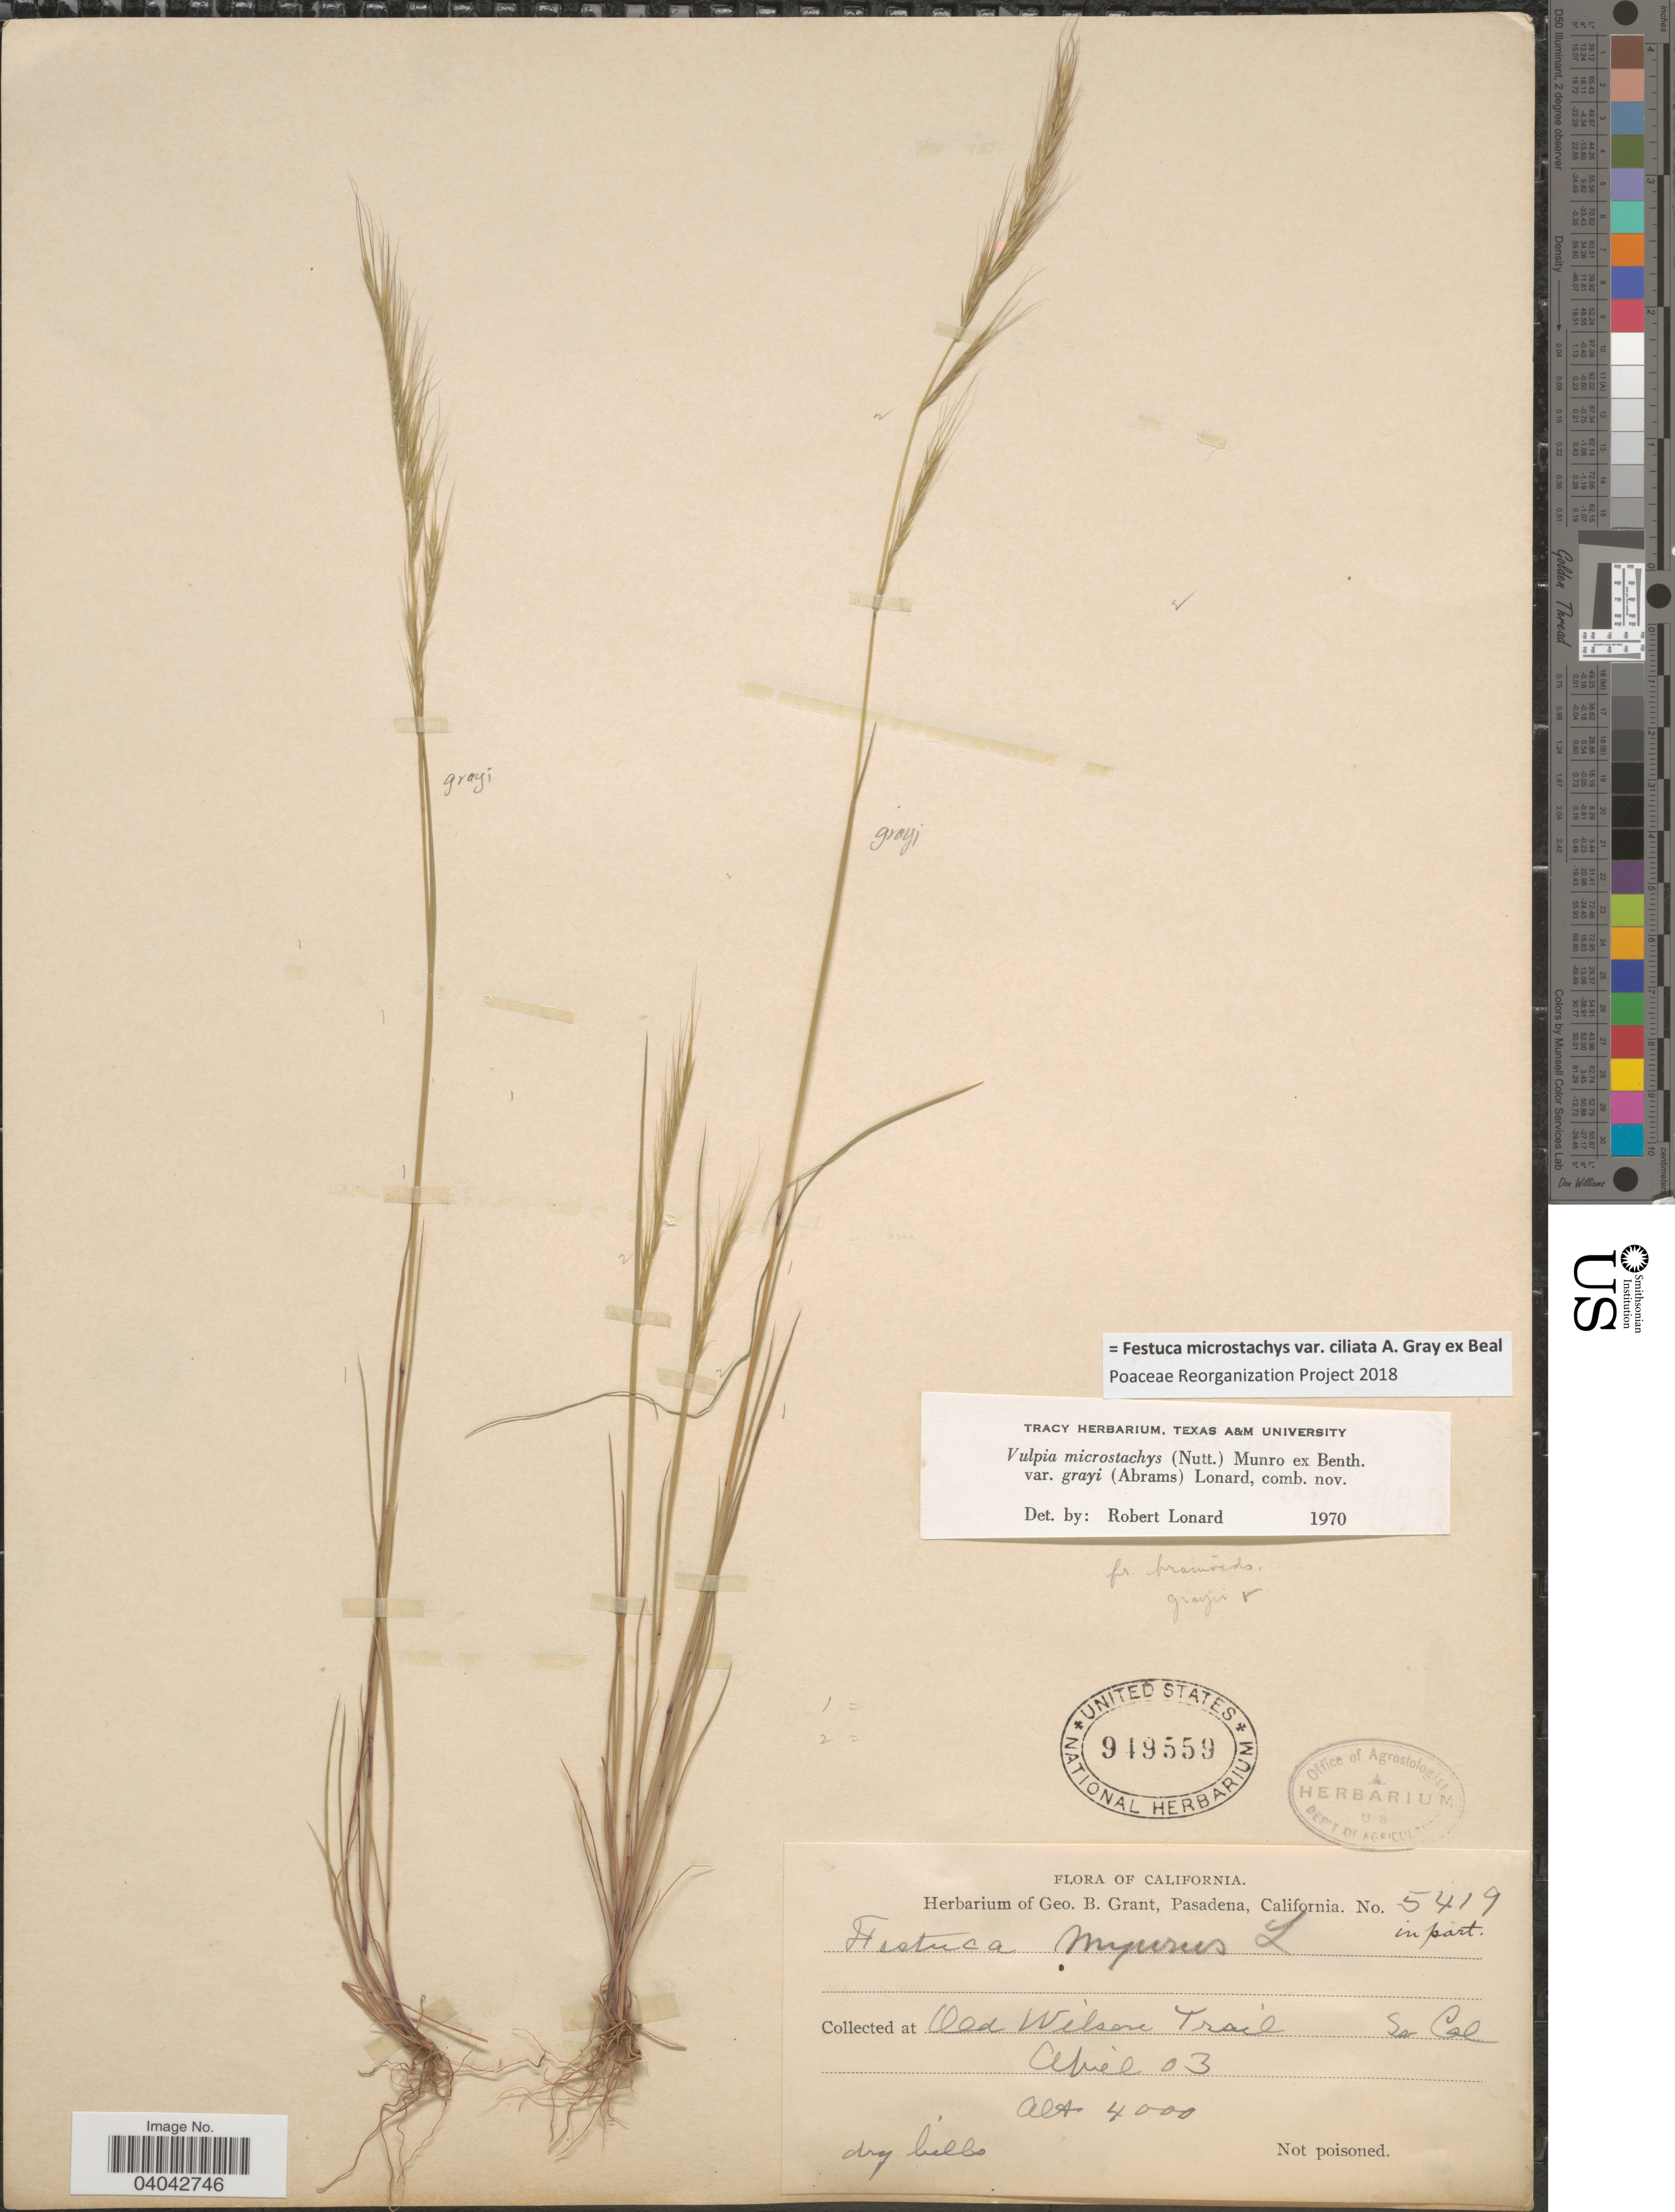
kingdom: Plantae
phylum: Tracheophyta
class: Liliopsida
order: Poales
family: Poaceae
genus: Festuca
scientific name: Festuca microstachys var. ciliata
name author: A. Gray ex W.J. Beal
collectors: ex herb. Geo. B. Grant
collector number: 5419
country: United States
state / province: California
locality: Old Wilson Trail. So Cal.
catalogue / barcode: US 949559